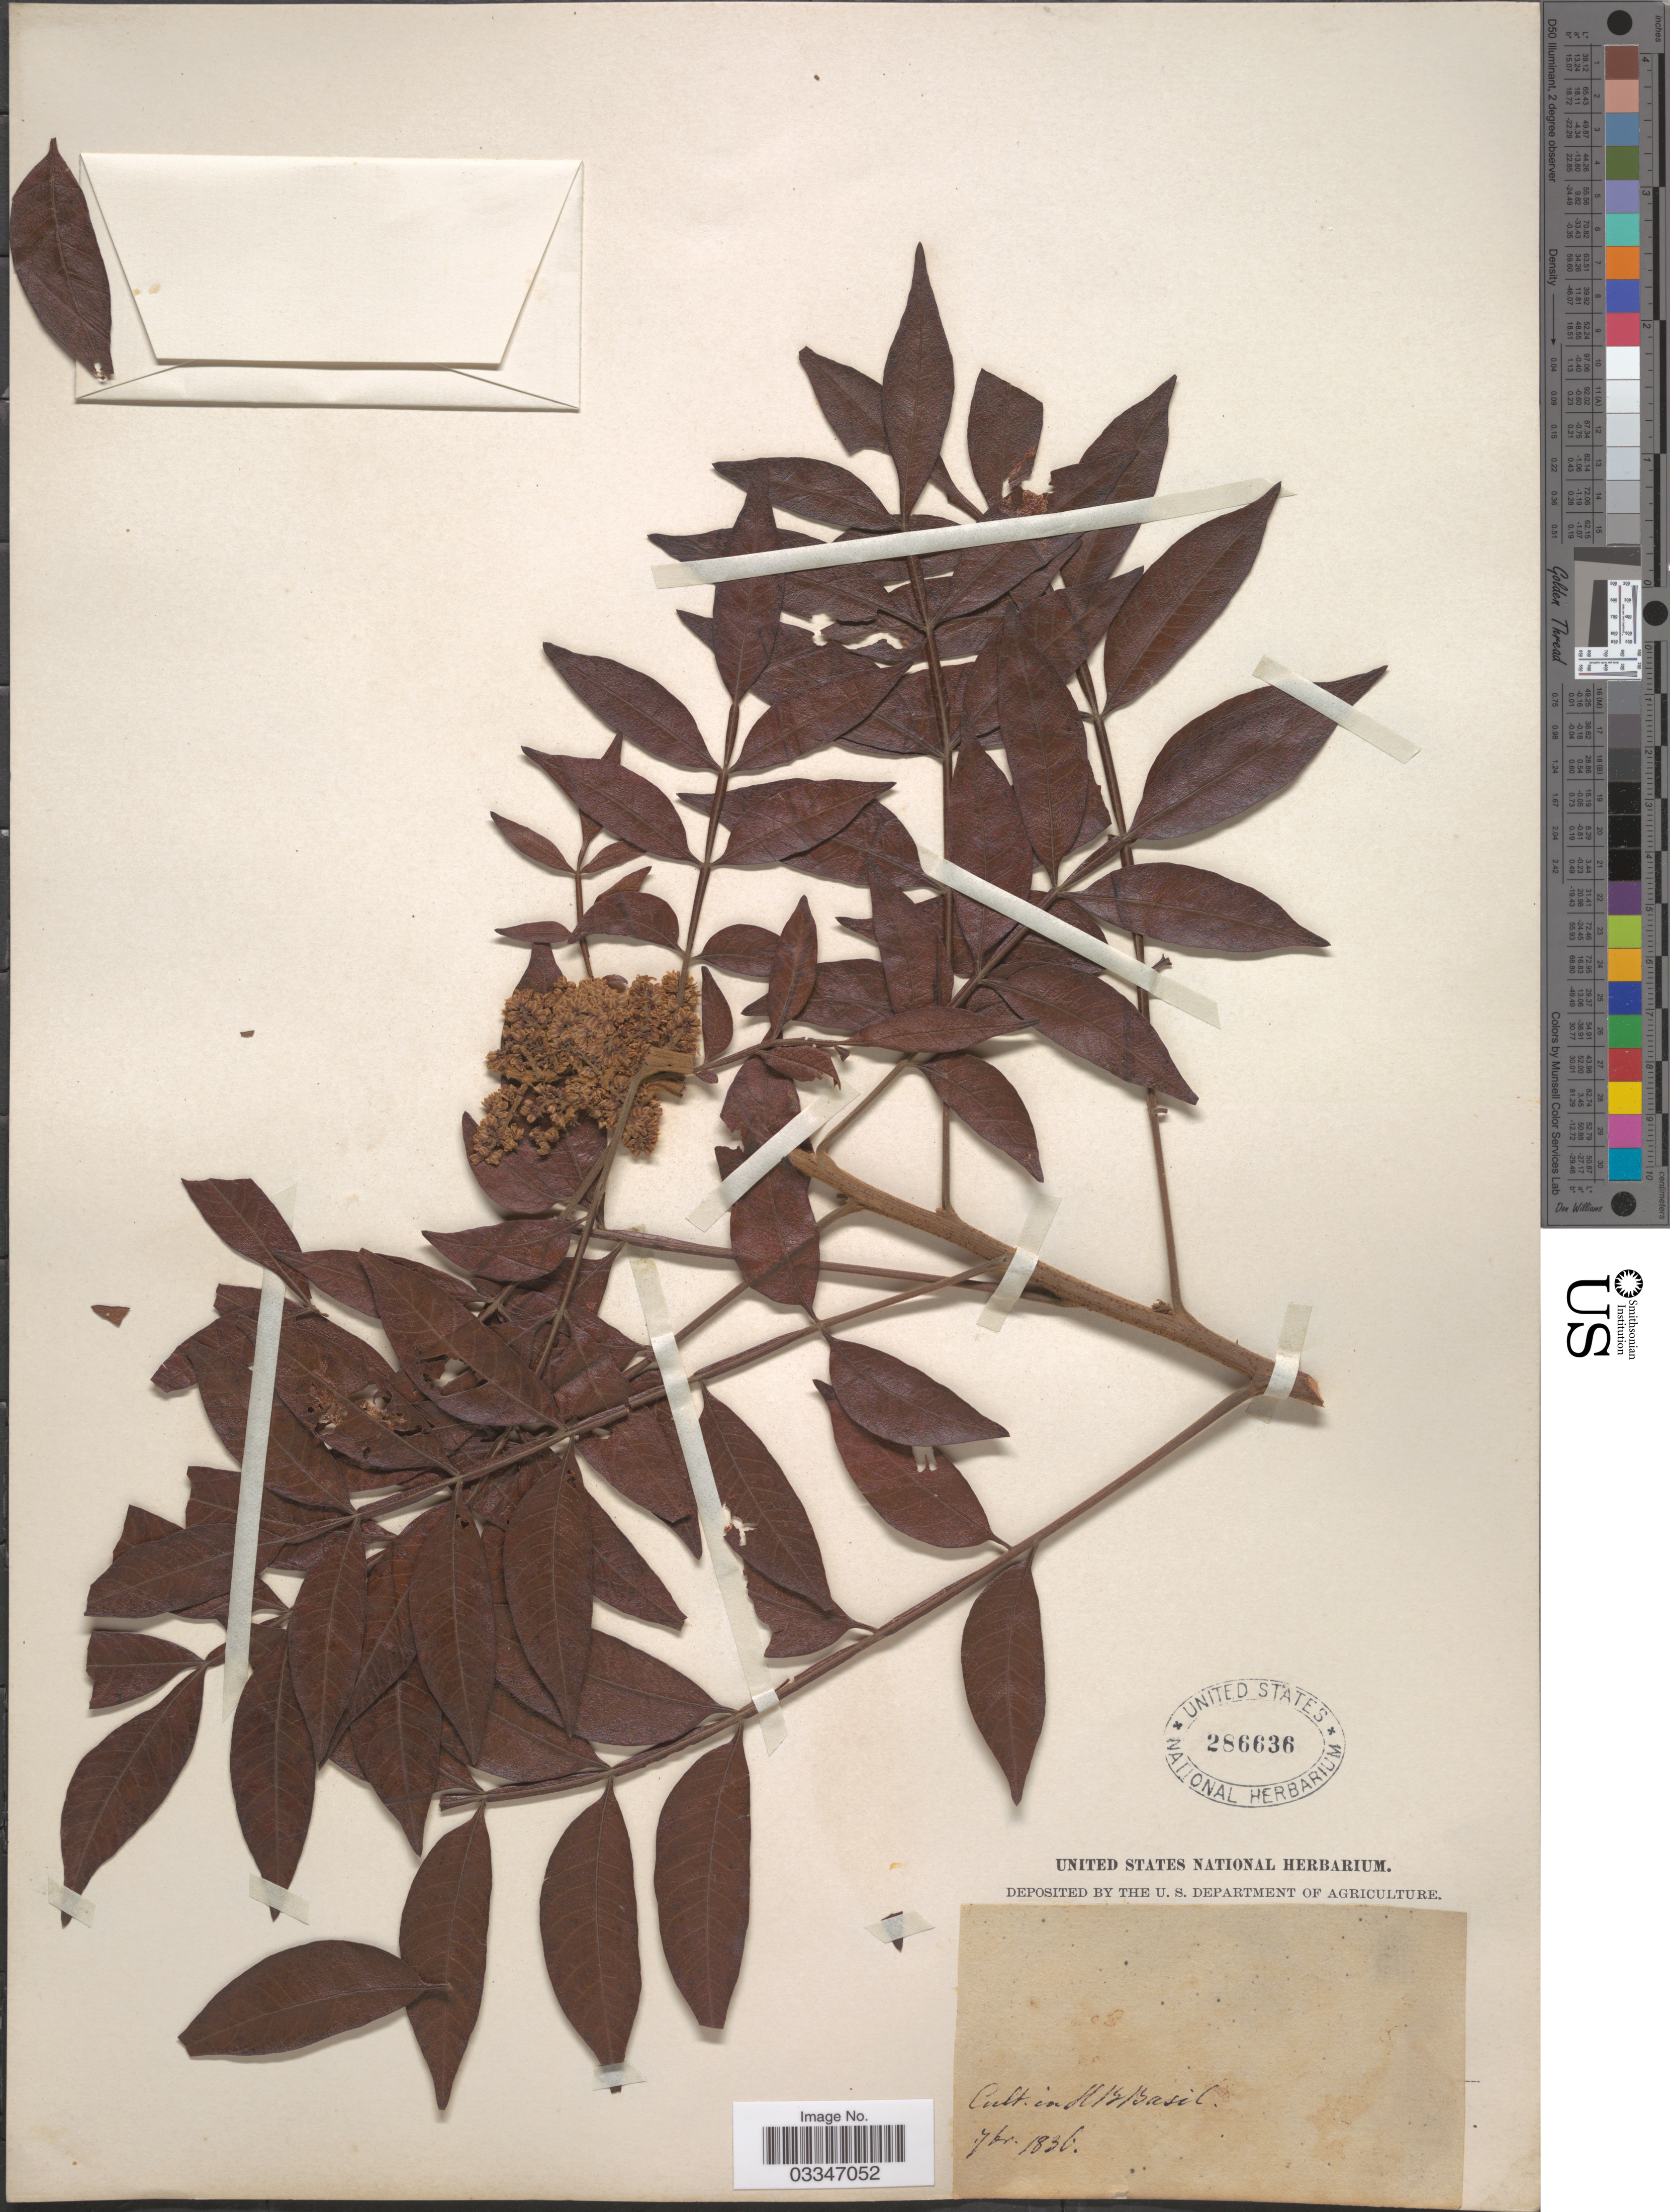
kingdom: Plantae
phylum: Tracheophyta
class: Magnoliopsida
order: Sapindales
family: Anacardiaceae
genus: Rhus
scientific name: Rhus copallinum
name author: L.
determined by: Mitchell, John D.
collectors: ex herb. United States National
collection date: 1836-09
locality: HB Basil.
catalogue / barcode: US 286636